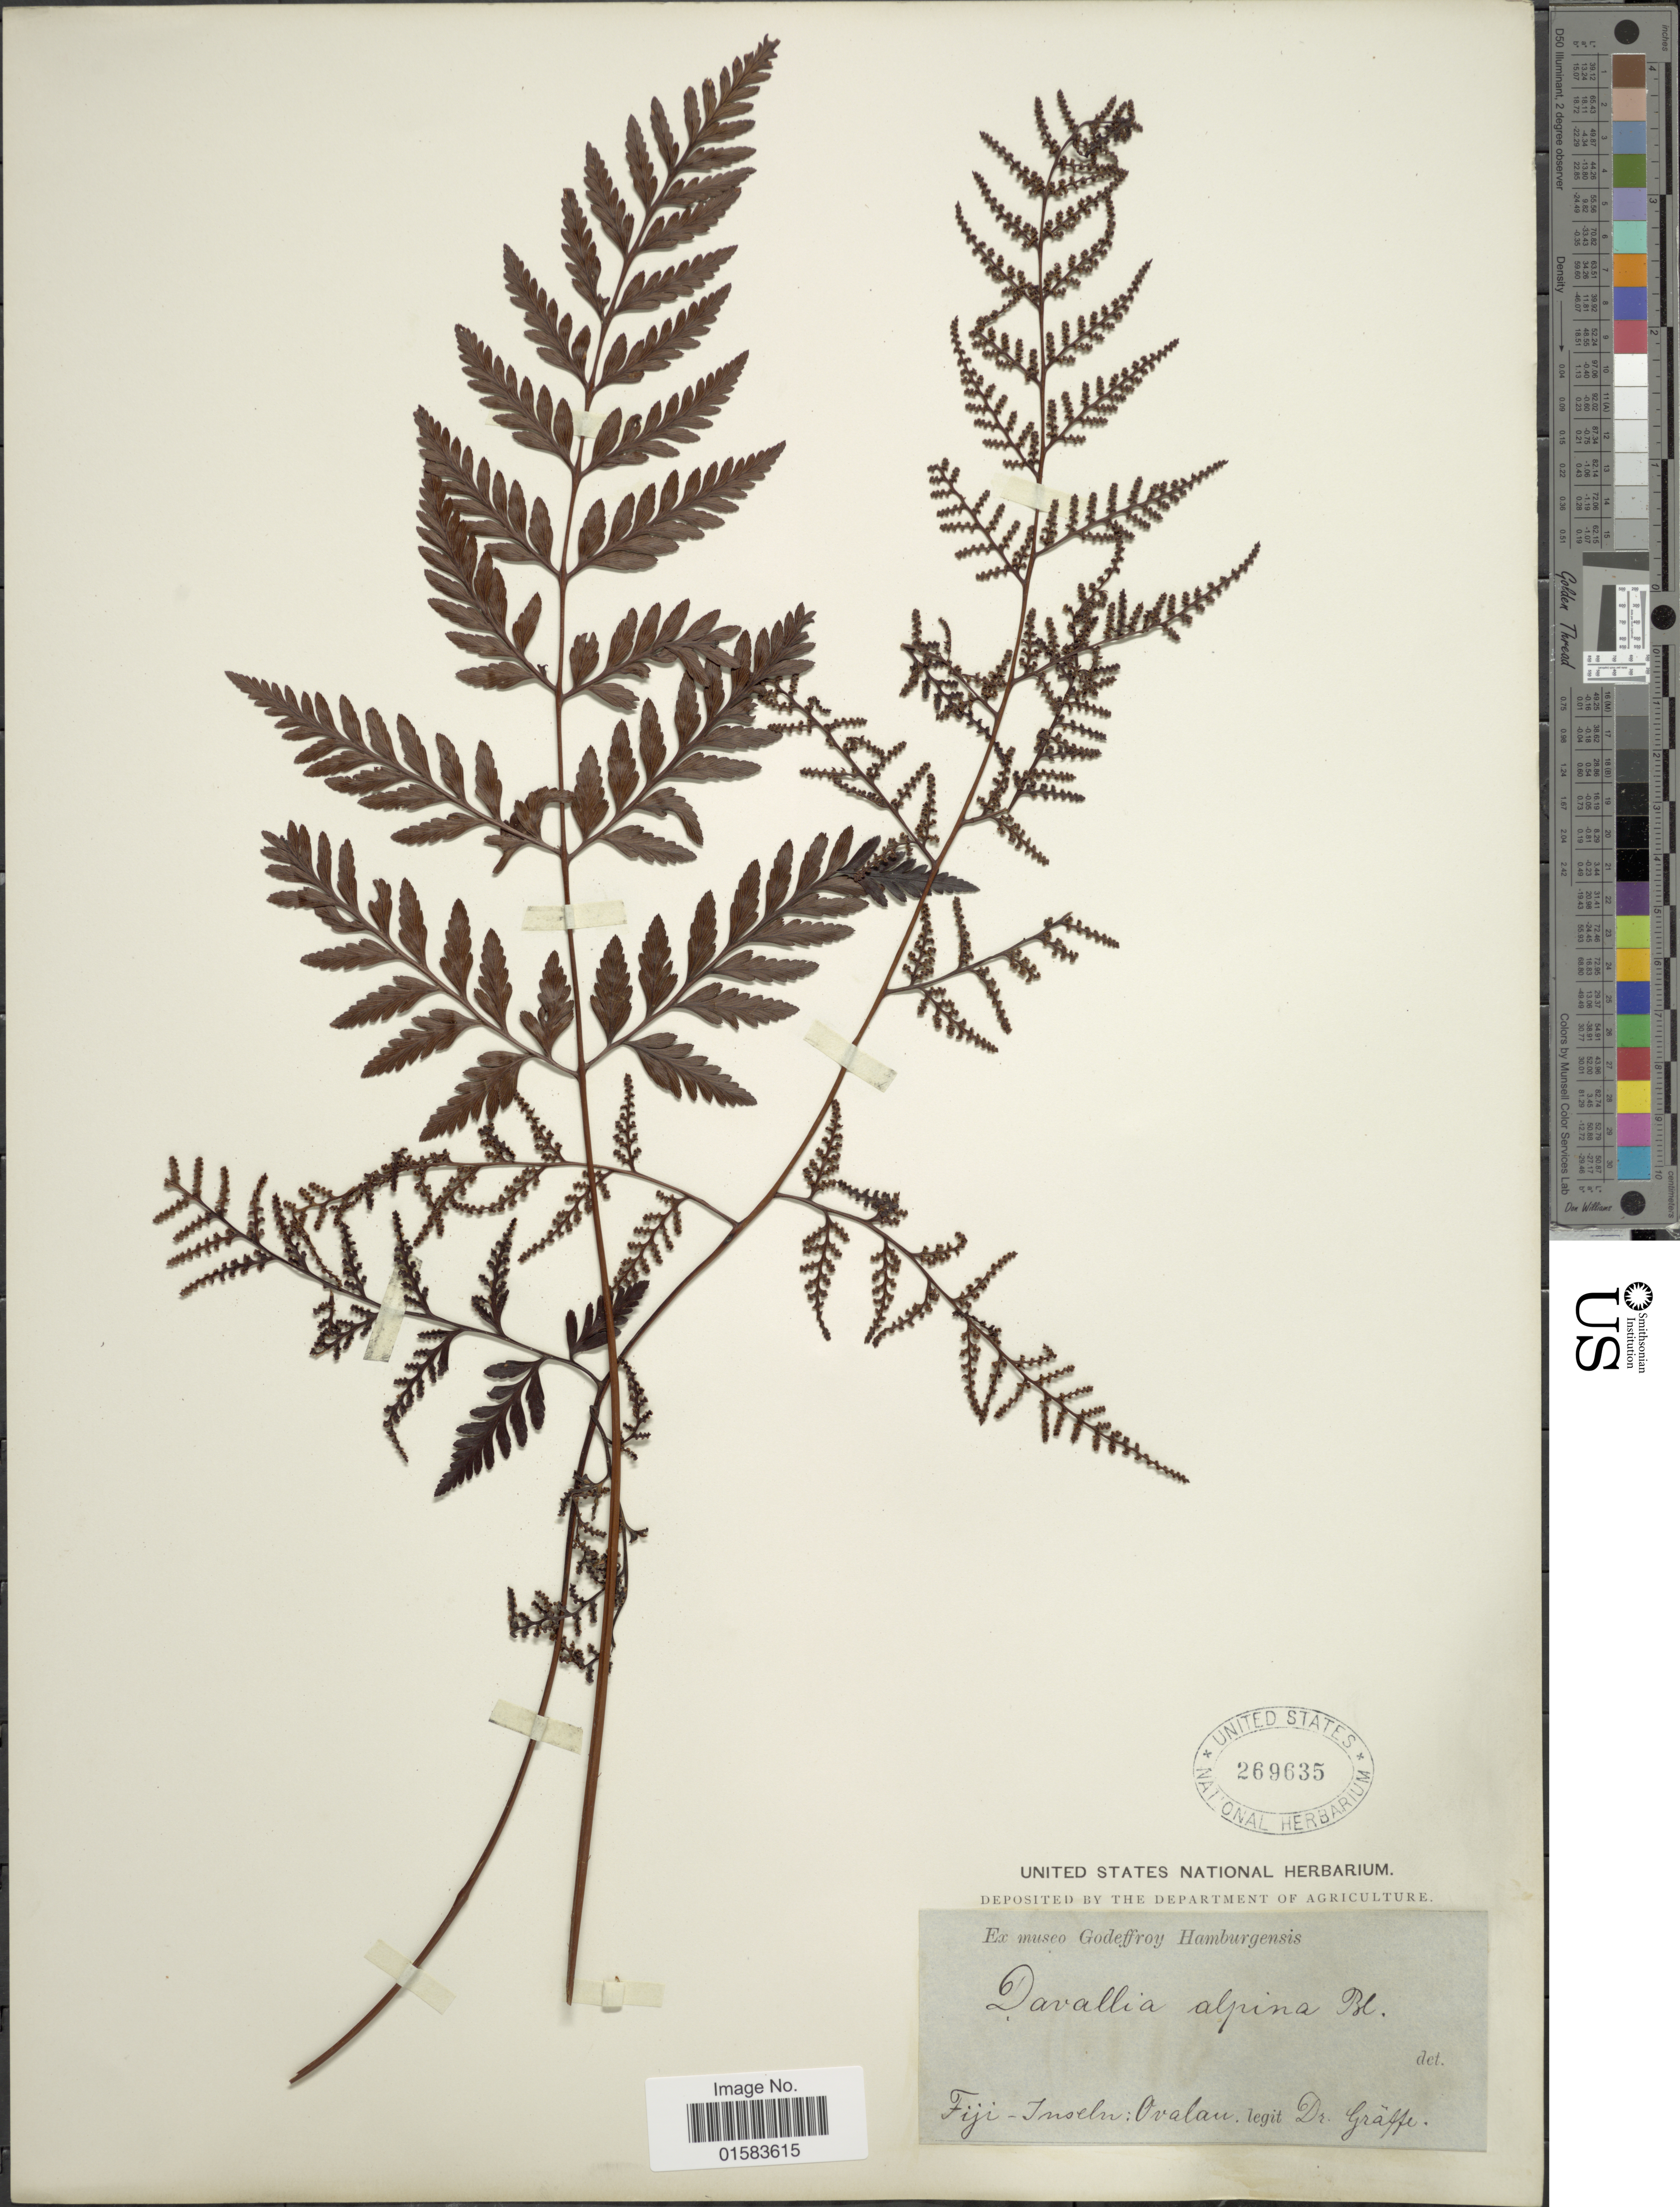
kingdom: Plantae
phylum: Tracheophyta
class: Polypodiopsida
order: Polypodiales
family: Davalliaceae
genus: Davallia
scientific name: Davallia repens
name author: (L. f.) Kuhn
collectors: Graeffe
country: Fiji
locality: Ovalau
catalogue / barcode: US 269635